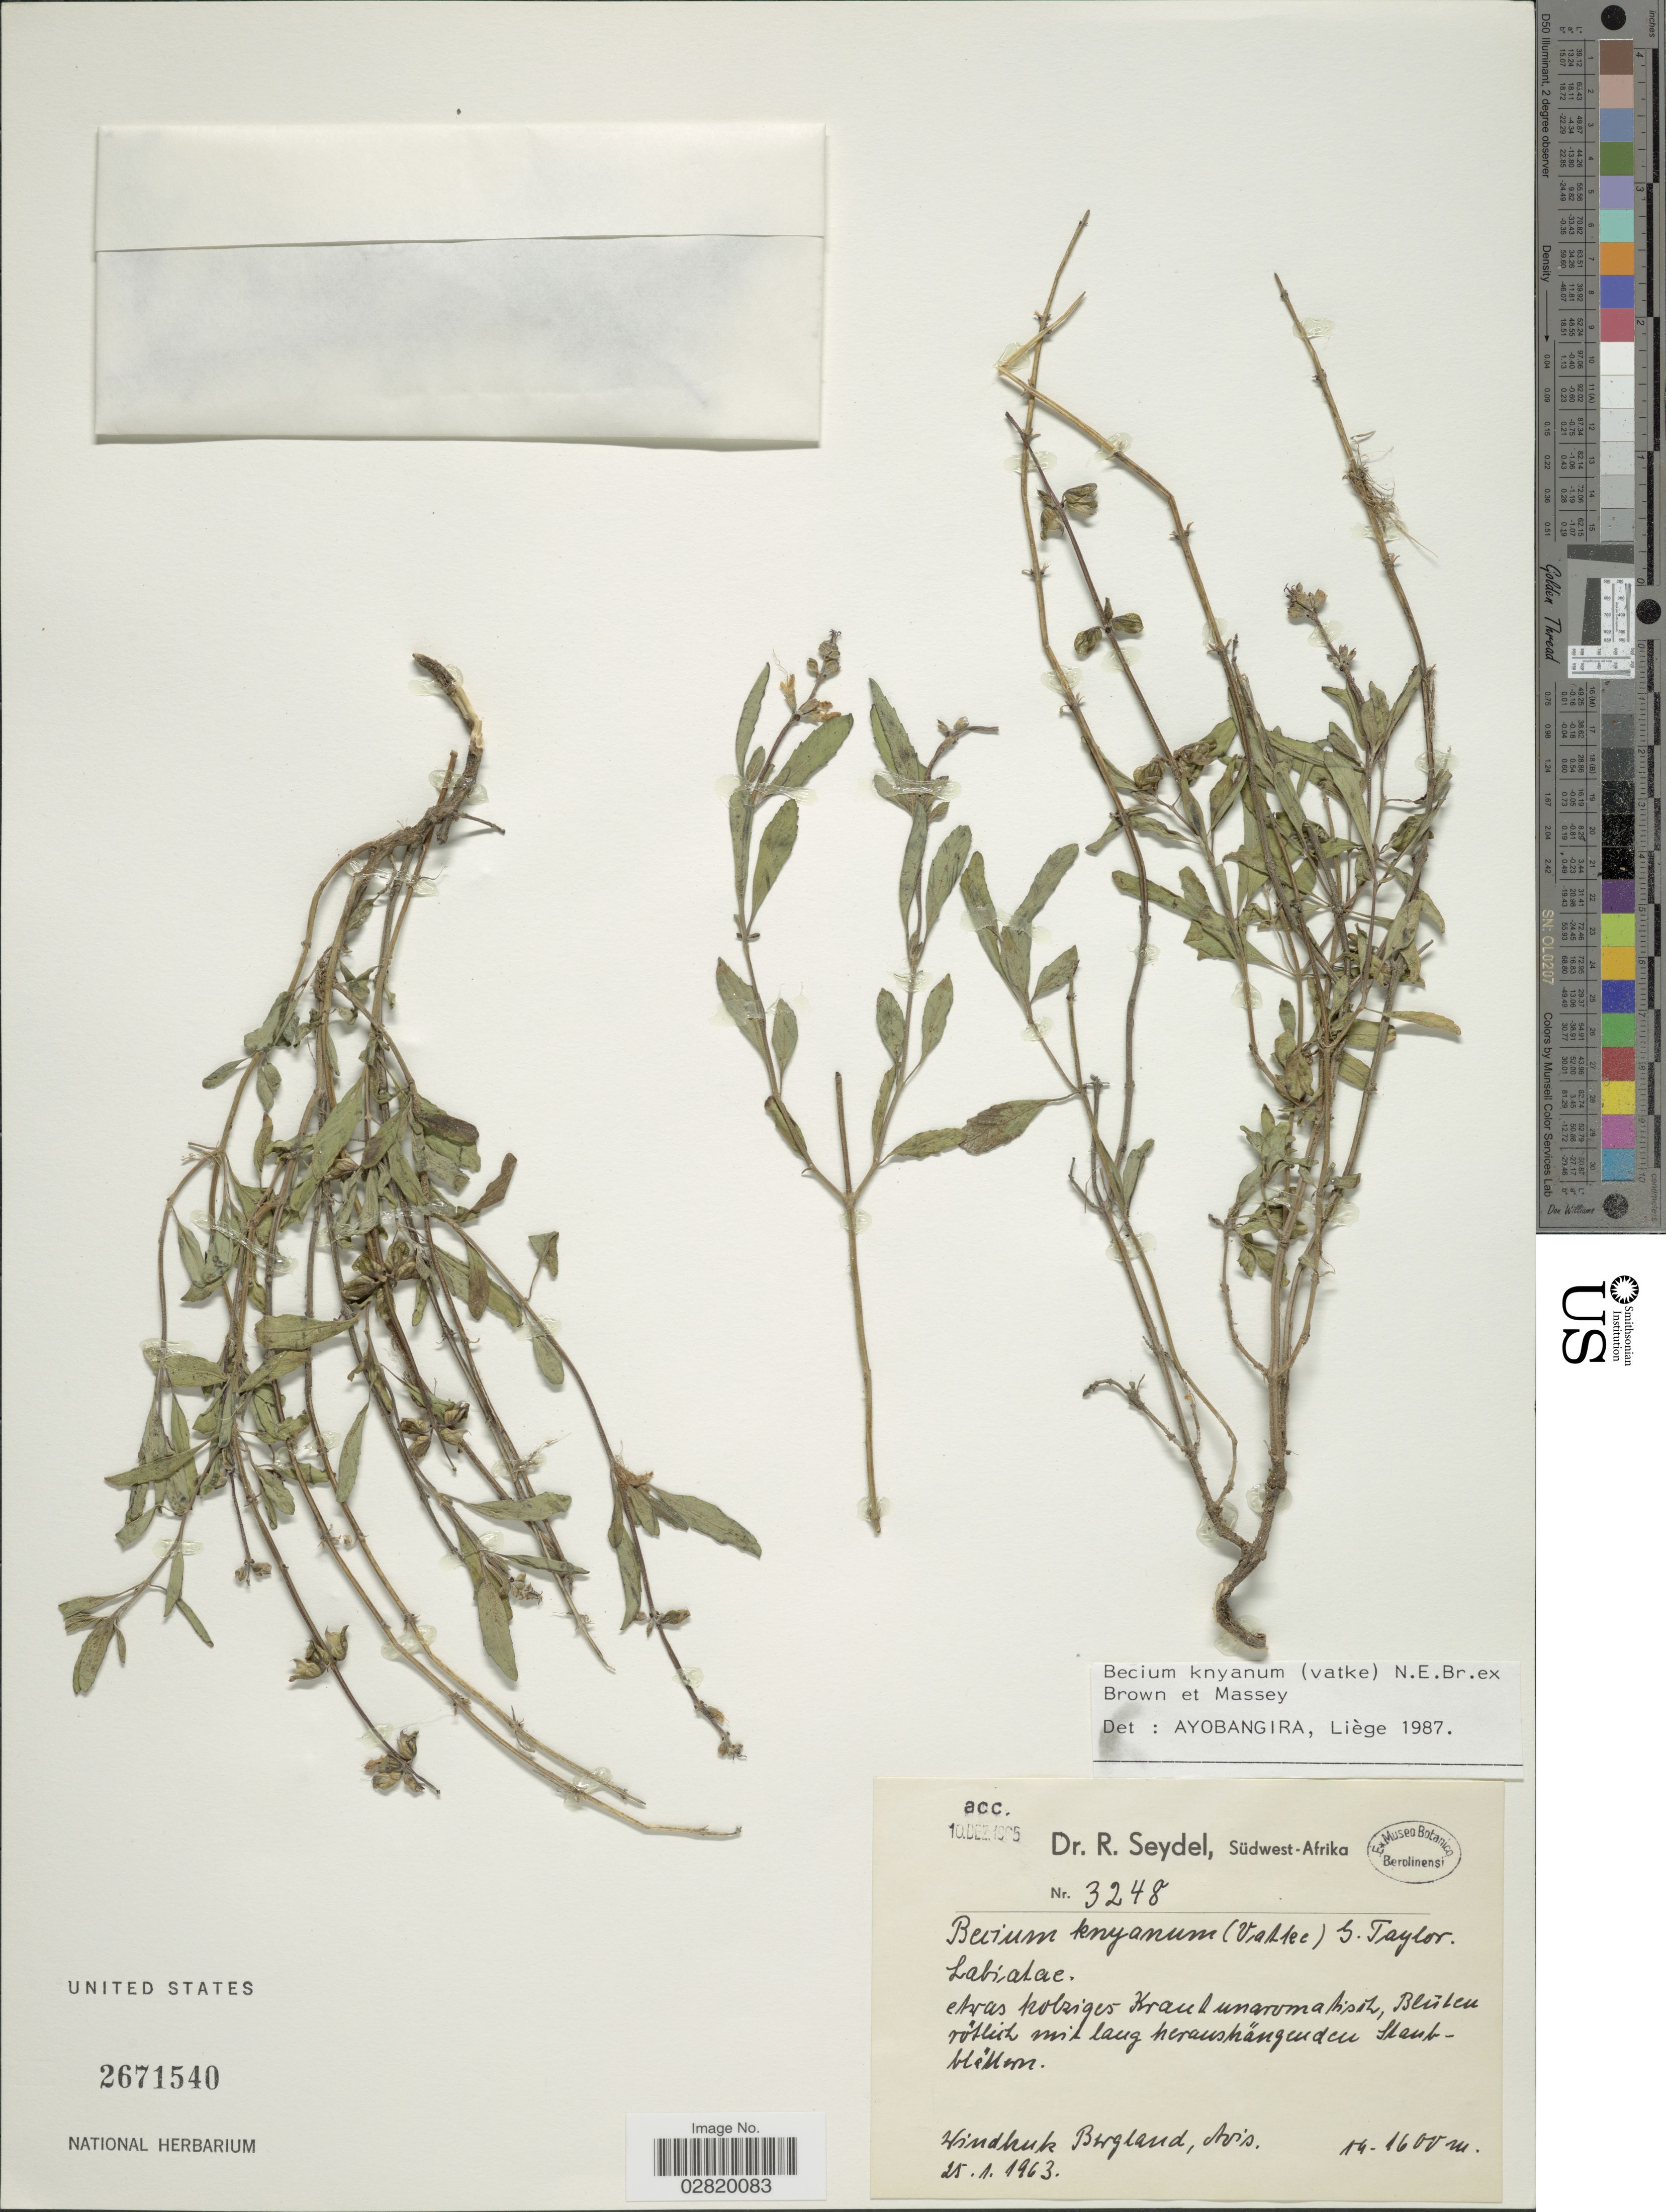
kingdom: Plantae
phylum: Tracheophyta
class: Magnoliopsida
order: Lamiales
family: Lamiaceae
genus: Becium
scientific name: Becium filamentosum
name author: (Forssk.) Chiov.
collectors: R. Seydel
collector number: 3248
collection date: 1963-01-25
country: Namibia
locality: Südwest-Afrika. Windhuk, Bergland, Avis.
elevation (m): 1600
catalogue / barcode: US 2671540